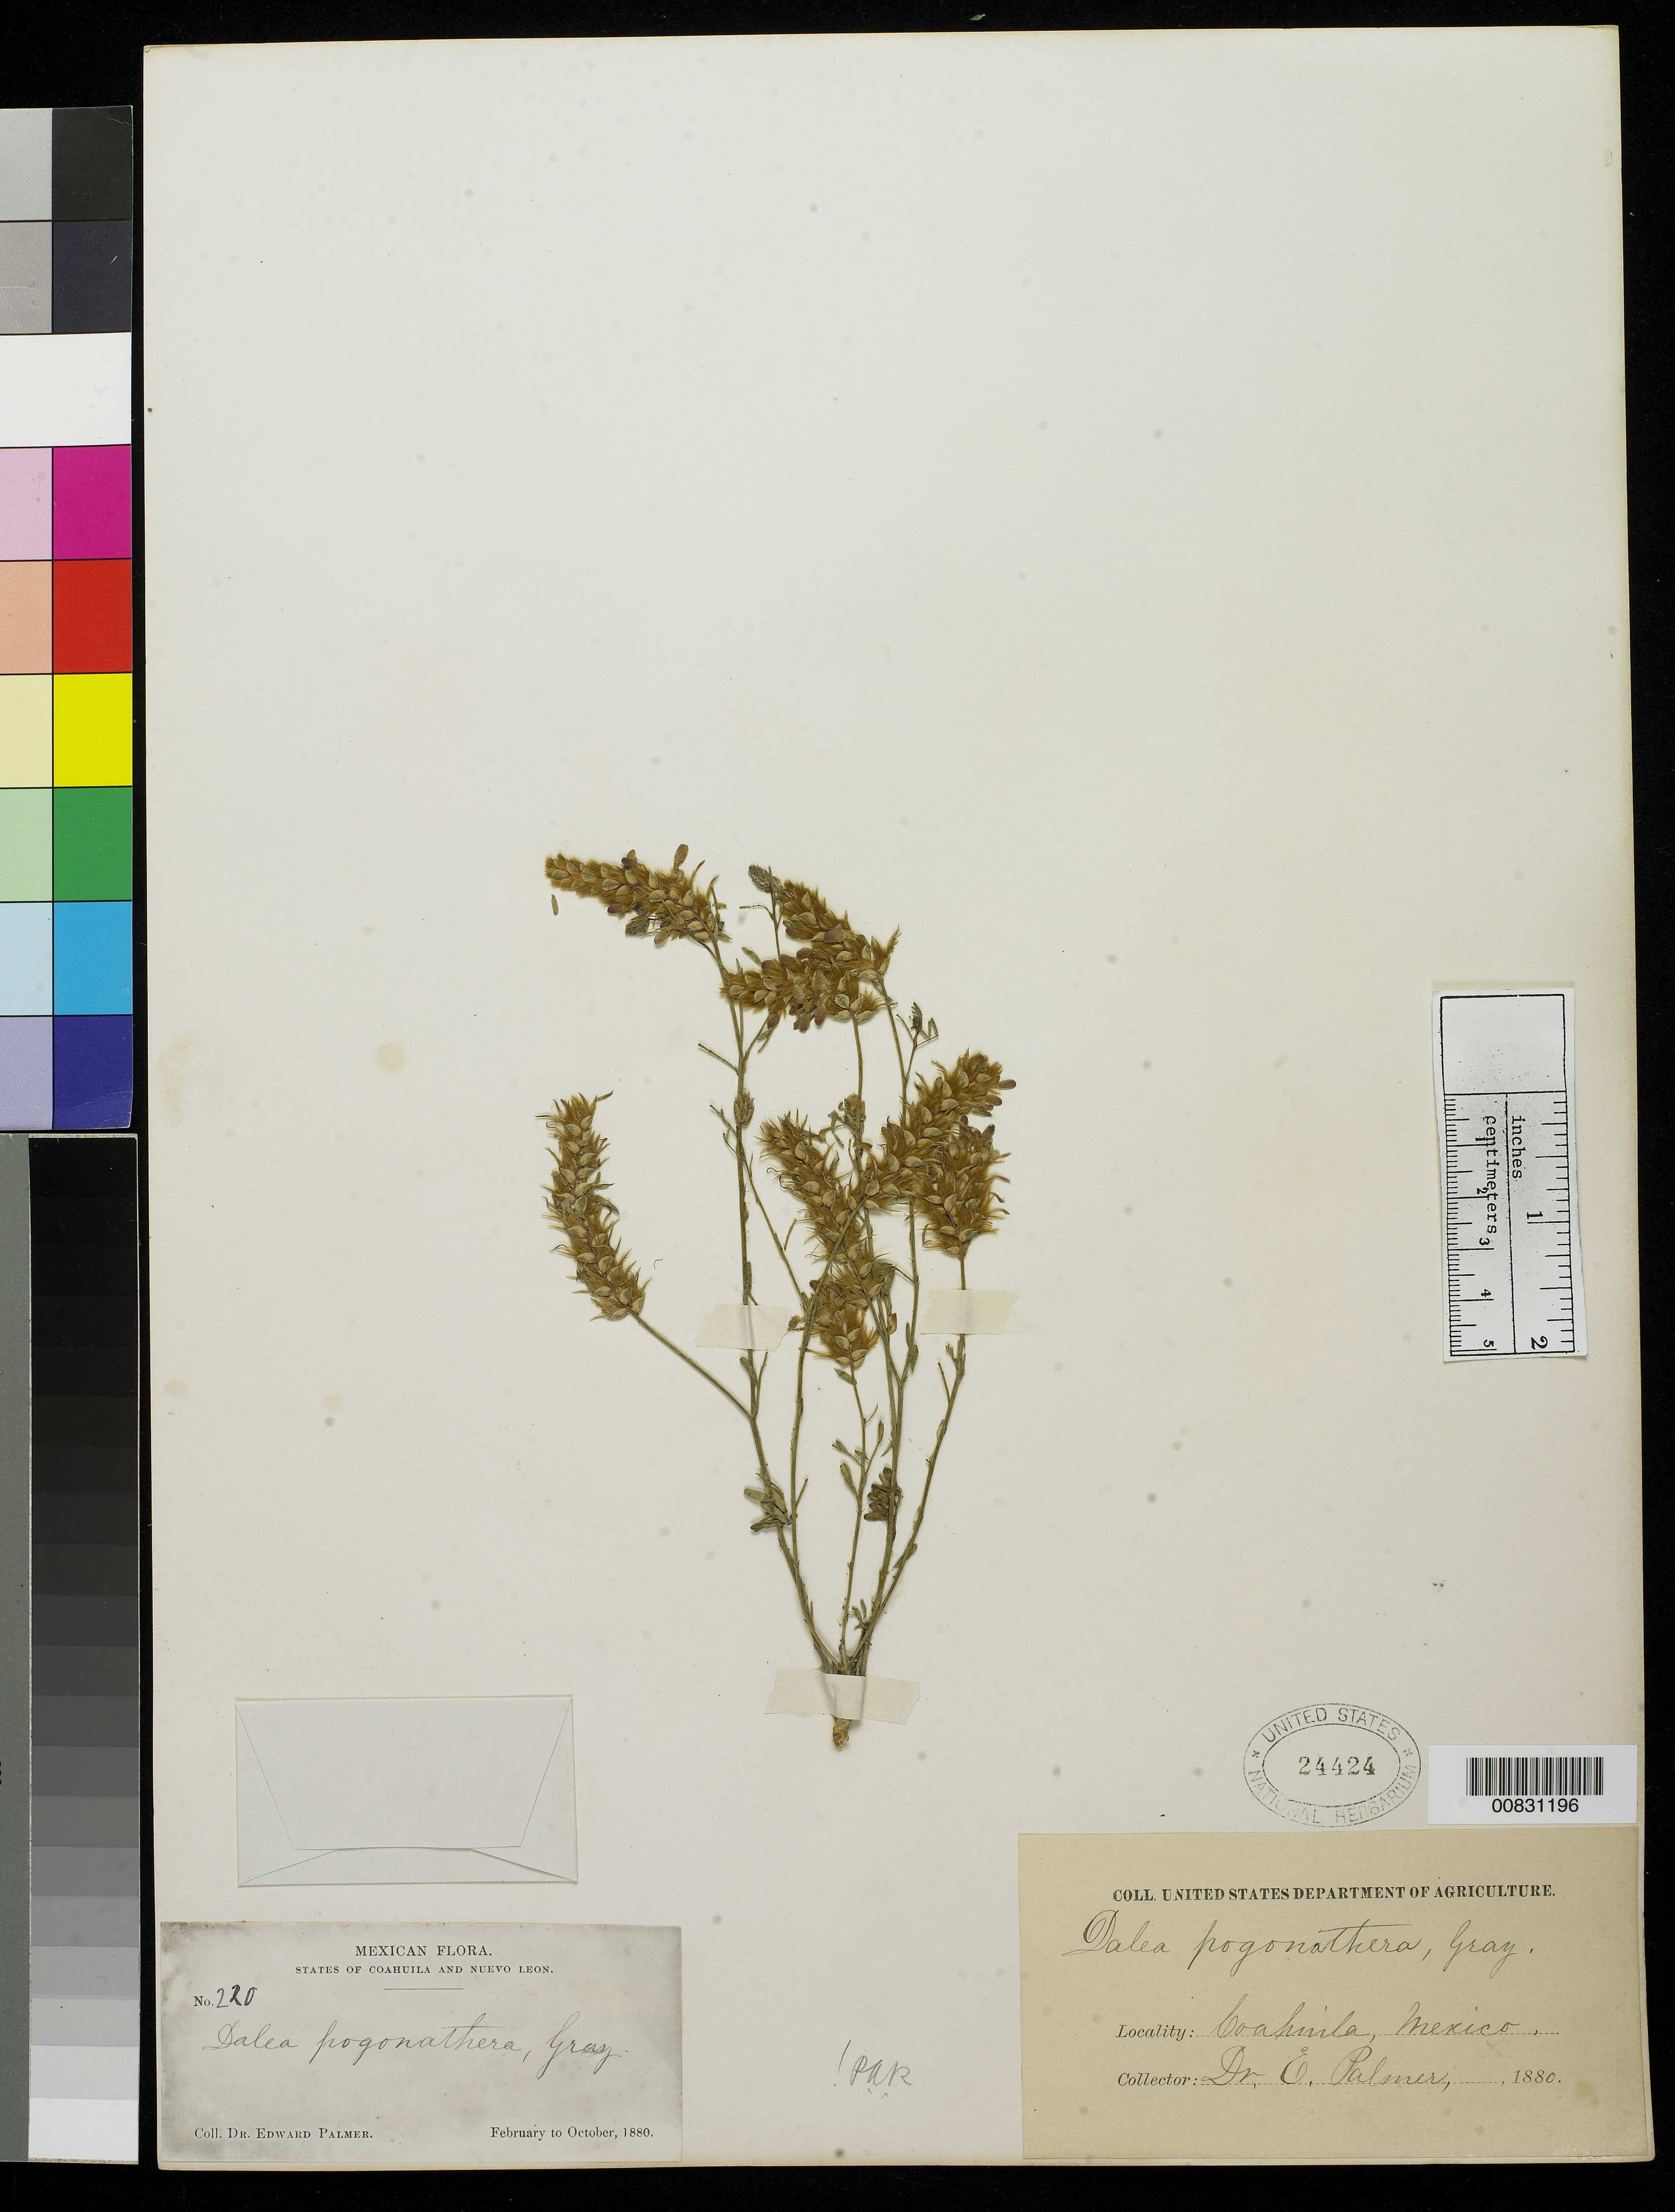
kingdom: Plantae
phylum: Tracheophyta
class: Magnoliopsida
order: Fabales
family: Fabaceae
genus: Dalea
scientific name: Dalea pogonathera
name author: A. Gray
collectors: E. Palmer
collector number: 220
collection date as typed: Feb 1880 to -- Oct 1880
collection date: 1880-02/1880-10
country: Mexico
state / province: Coahuila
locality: State of Coahuila.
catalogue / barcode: US 24424